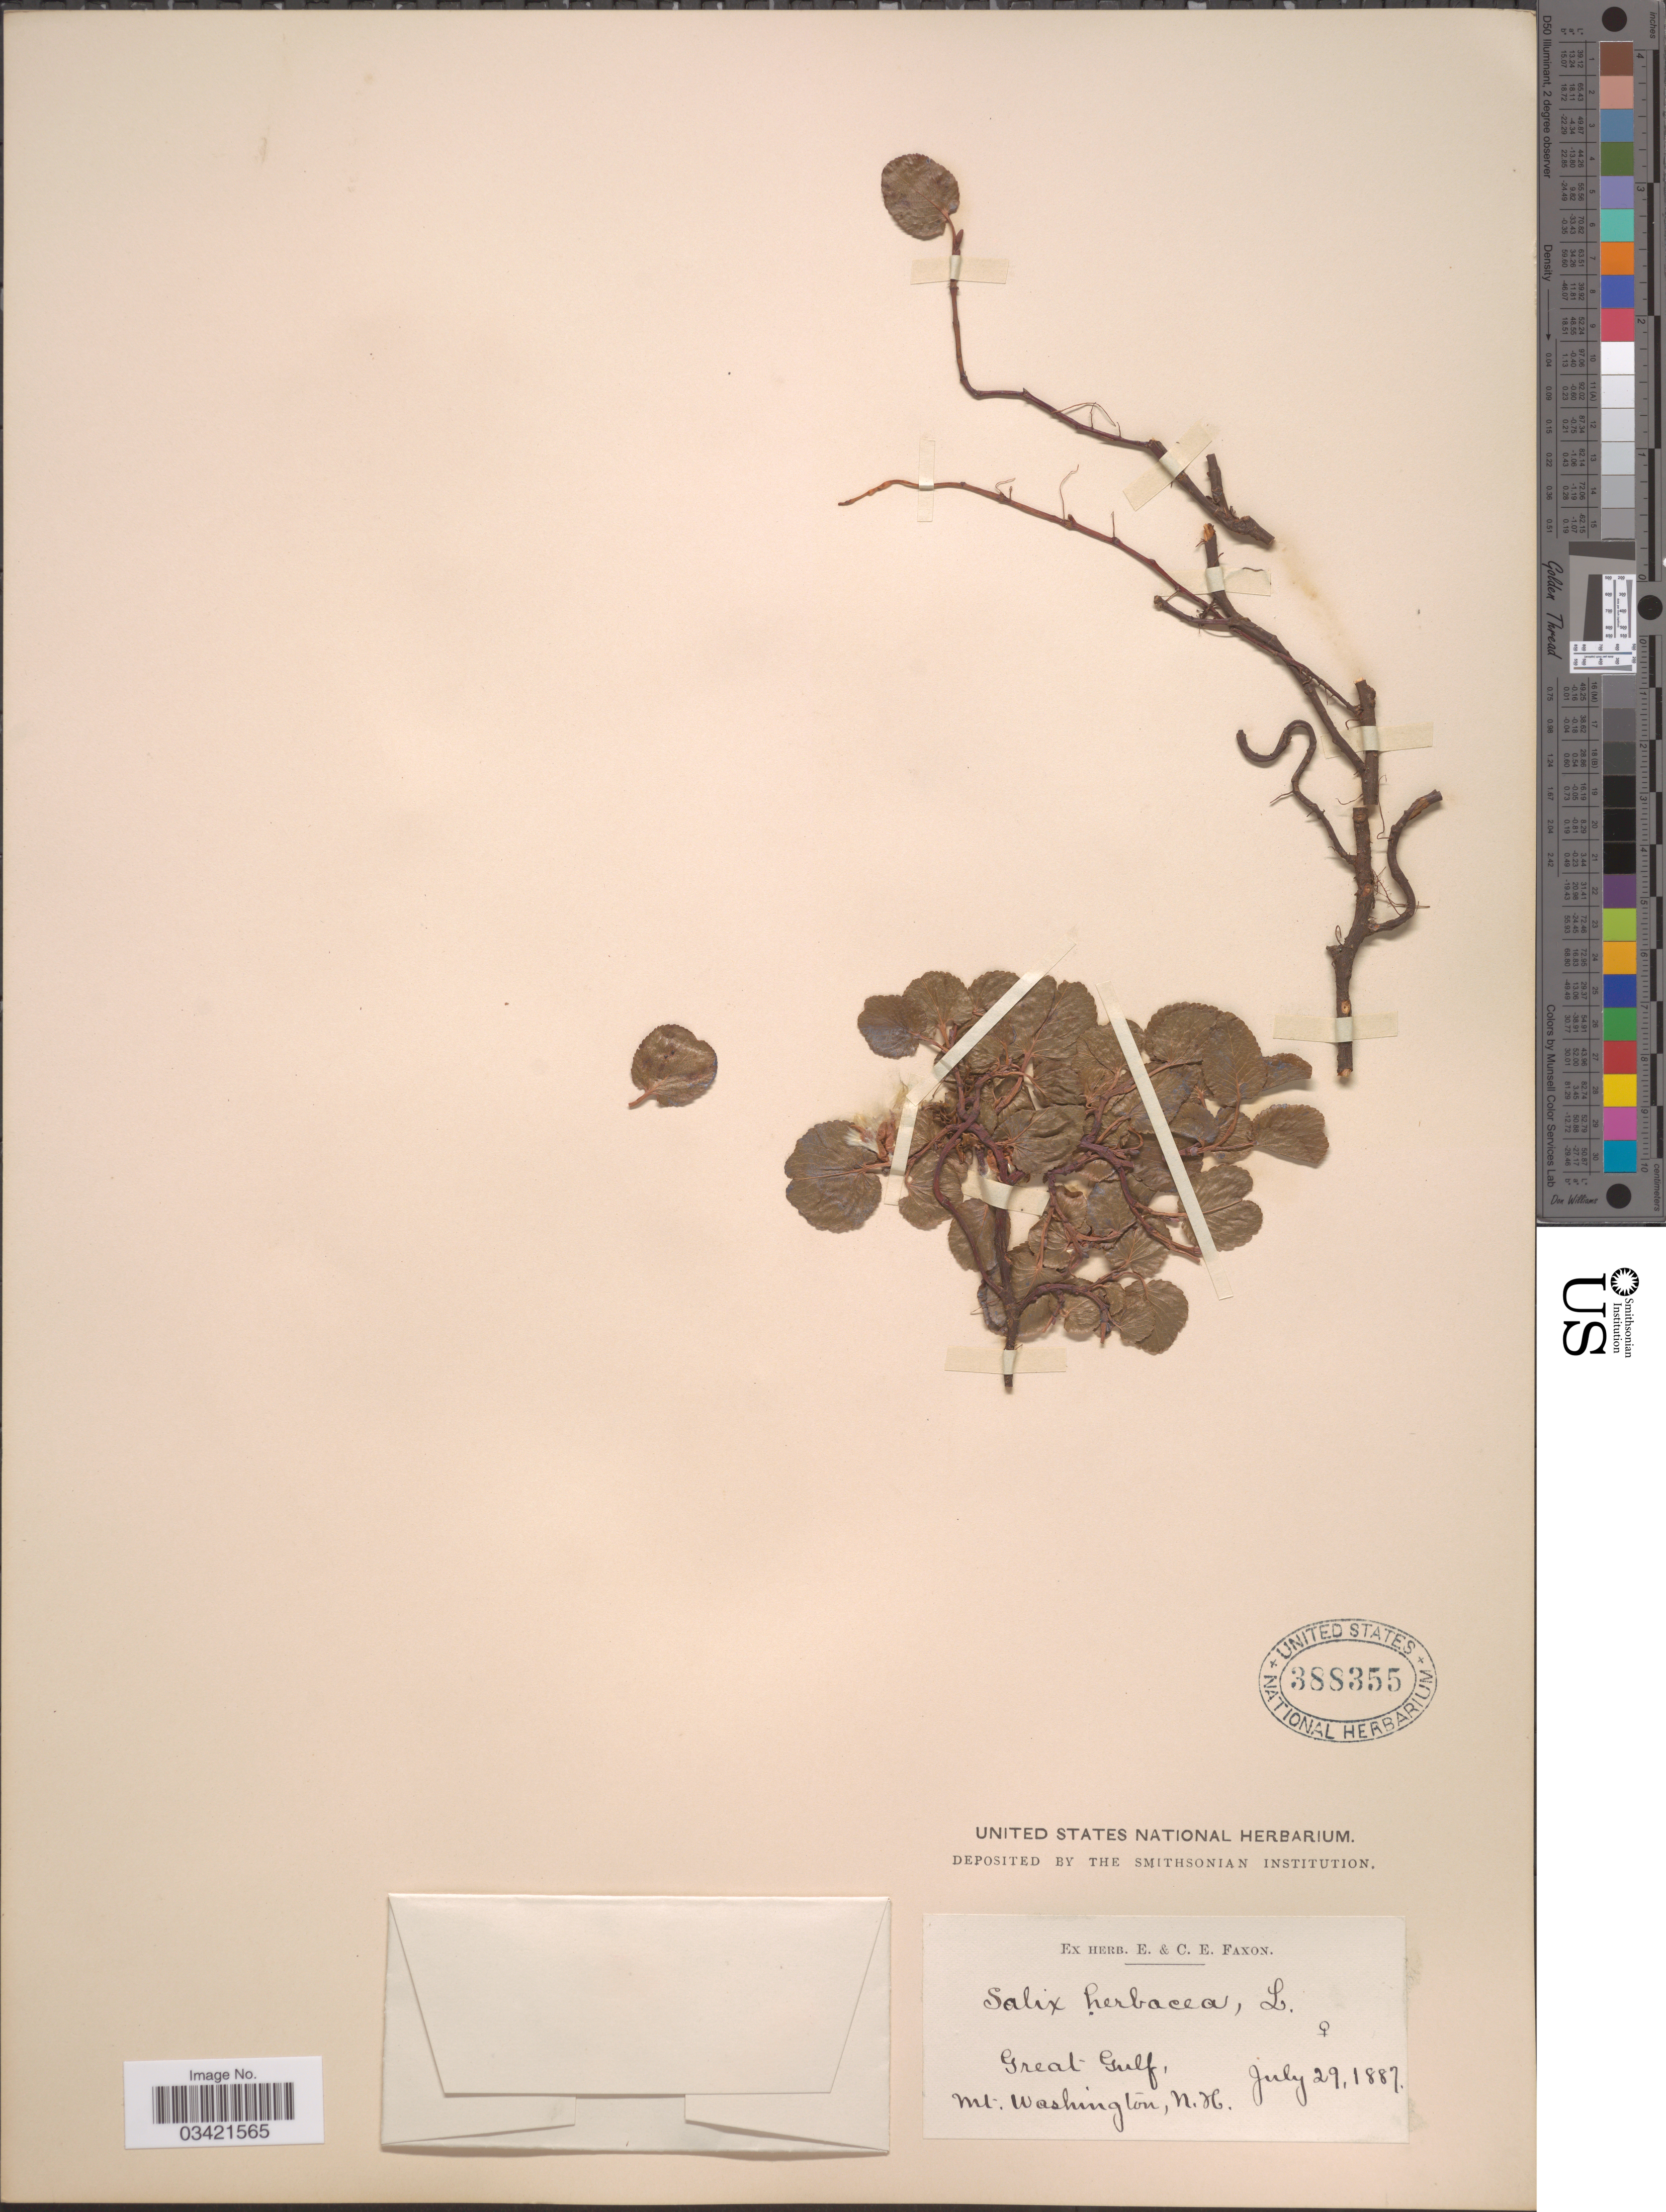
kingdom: Plantae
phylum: Tracheophyta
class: Magnoliopsida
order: Malpighiales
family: Salicaceae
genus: Salix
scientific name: Salix herbacea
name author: L.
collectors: ex herb. E. & C.E. Faxon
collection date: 1887-07-29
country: United States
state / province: New Hampshire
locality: Great-Gulf, Mt. Washington.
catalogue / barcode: US 388355